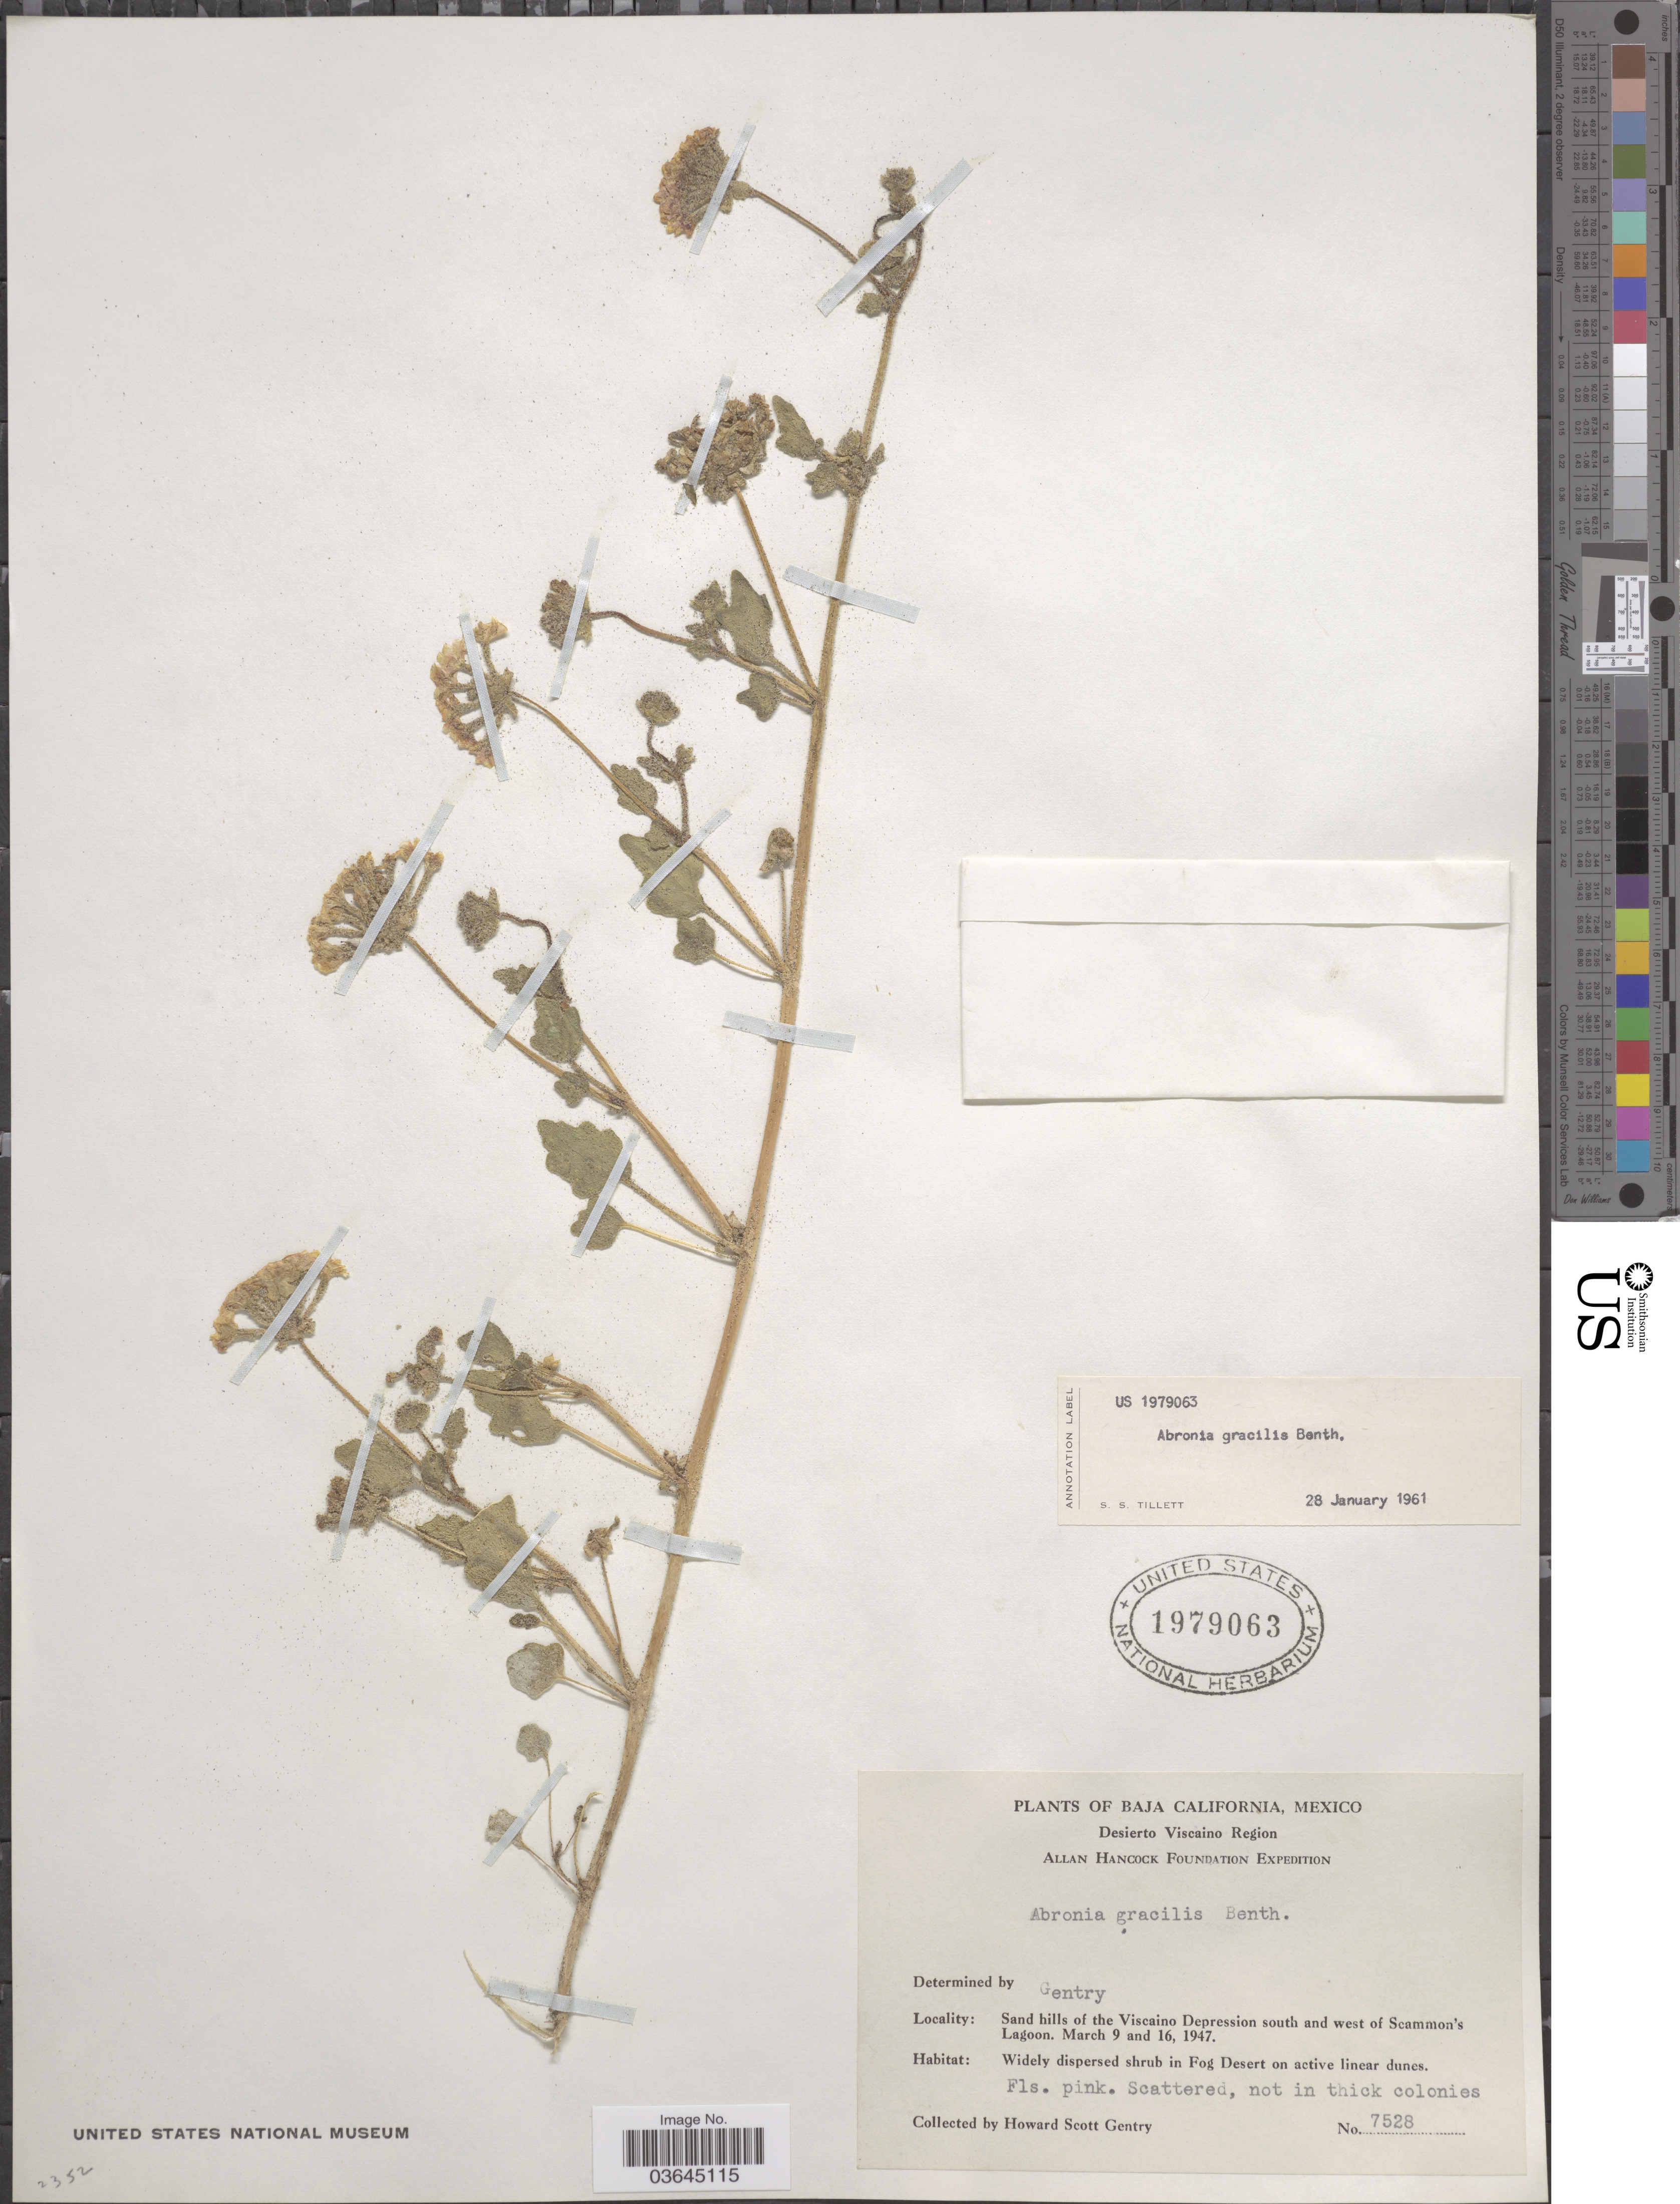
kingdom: Plantae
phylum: Tracheophyta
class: Magnoliopsida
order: Caryophyllales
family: Nyctaginaceae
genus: Abronia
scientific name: Abronia gracilis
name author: Benth.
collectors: H. S. Gentry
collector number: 7528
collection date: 1947-03-09/1947-03-16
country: Mexico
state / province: Baja California Sur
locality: Desierto Viscaino Region. Sand hills of the Viscaino Depression south and west of Scammon's Lagoon. In Fog Desert.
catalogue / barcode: US 1979063